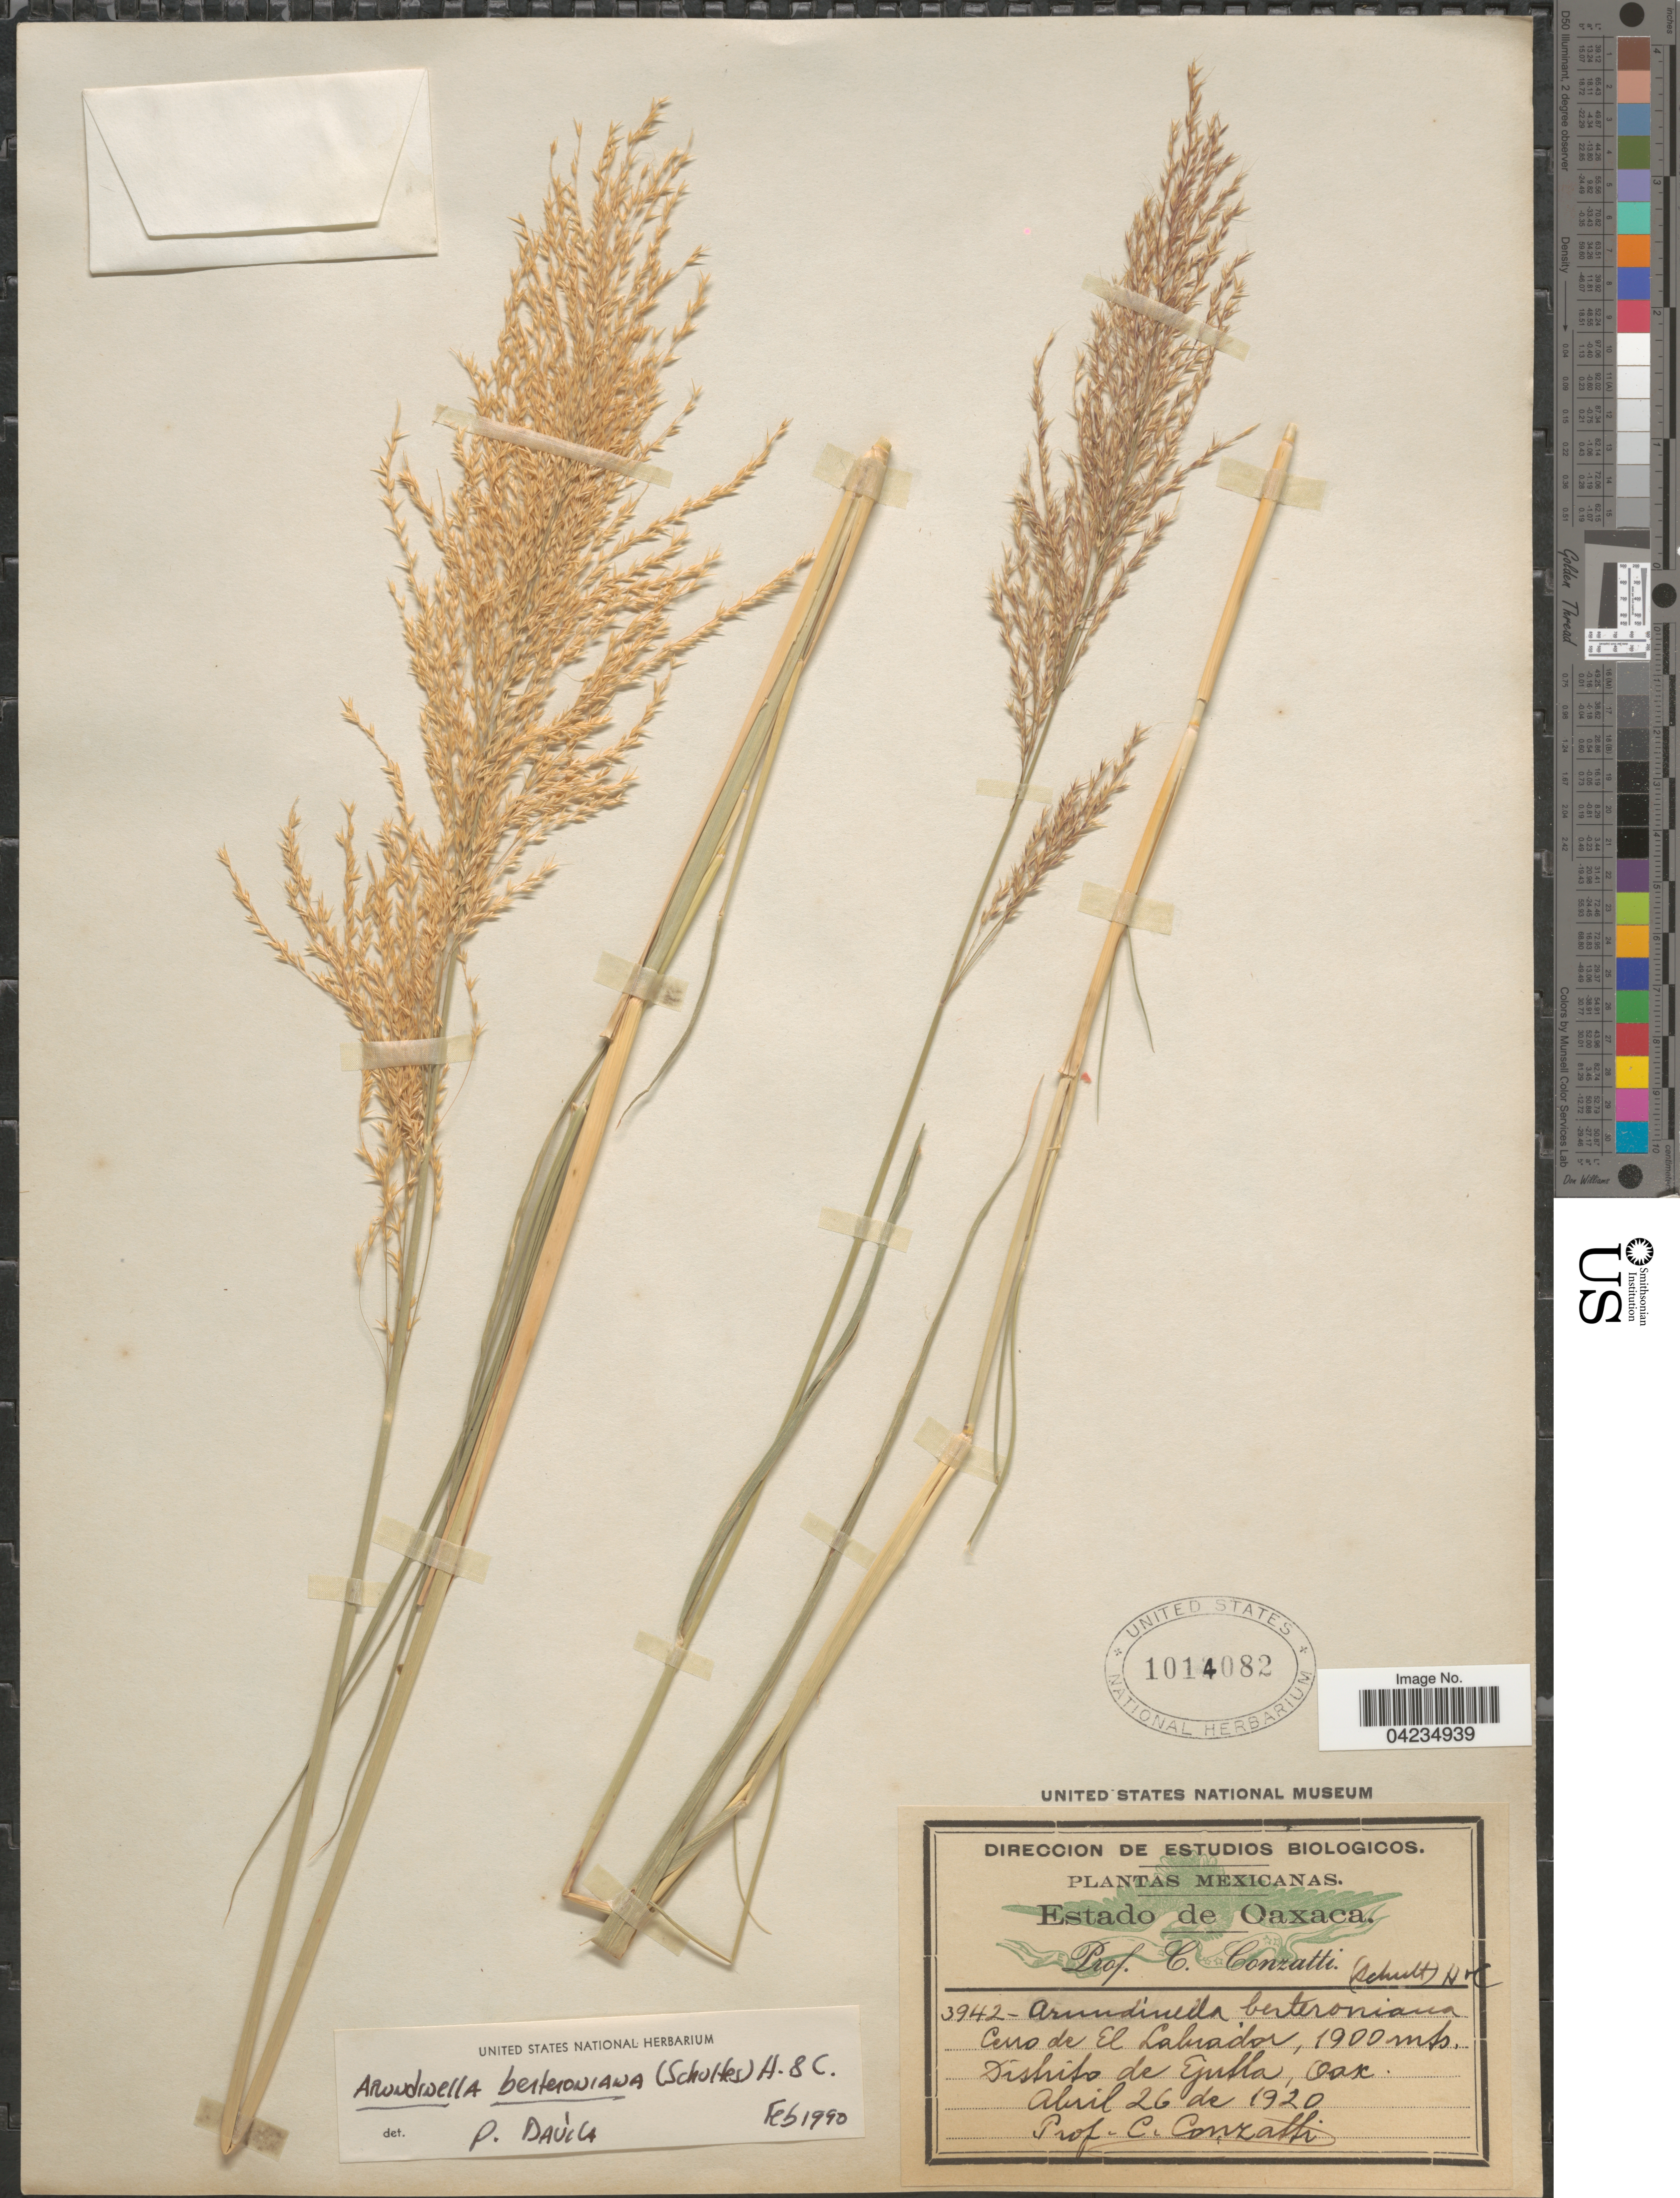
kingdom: Plantae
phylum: Tracheophyta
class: Liliopsida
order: Poales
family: Poaceae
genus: Arundinella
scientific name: Arundinella berteroniana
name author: (Schult.) Hitchc. & Chase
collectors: C. Conzatti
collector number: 3942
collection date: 1920-04-26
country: Mexico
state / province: Oaxaca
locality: Cerro de El Labrador. Distrito de Ejutla.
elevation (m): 1900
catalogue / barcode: US 1014082